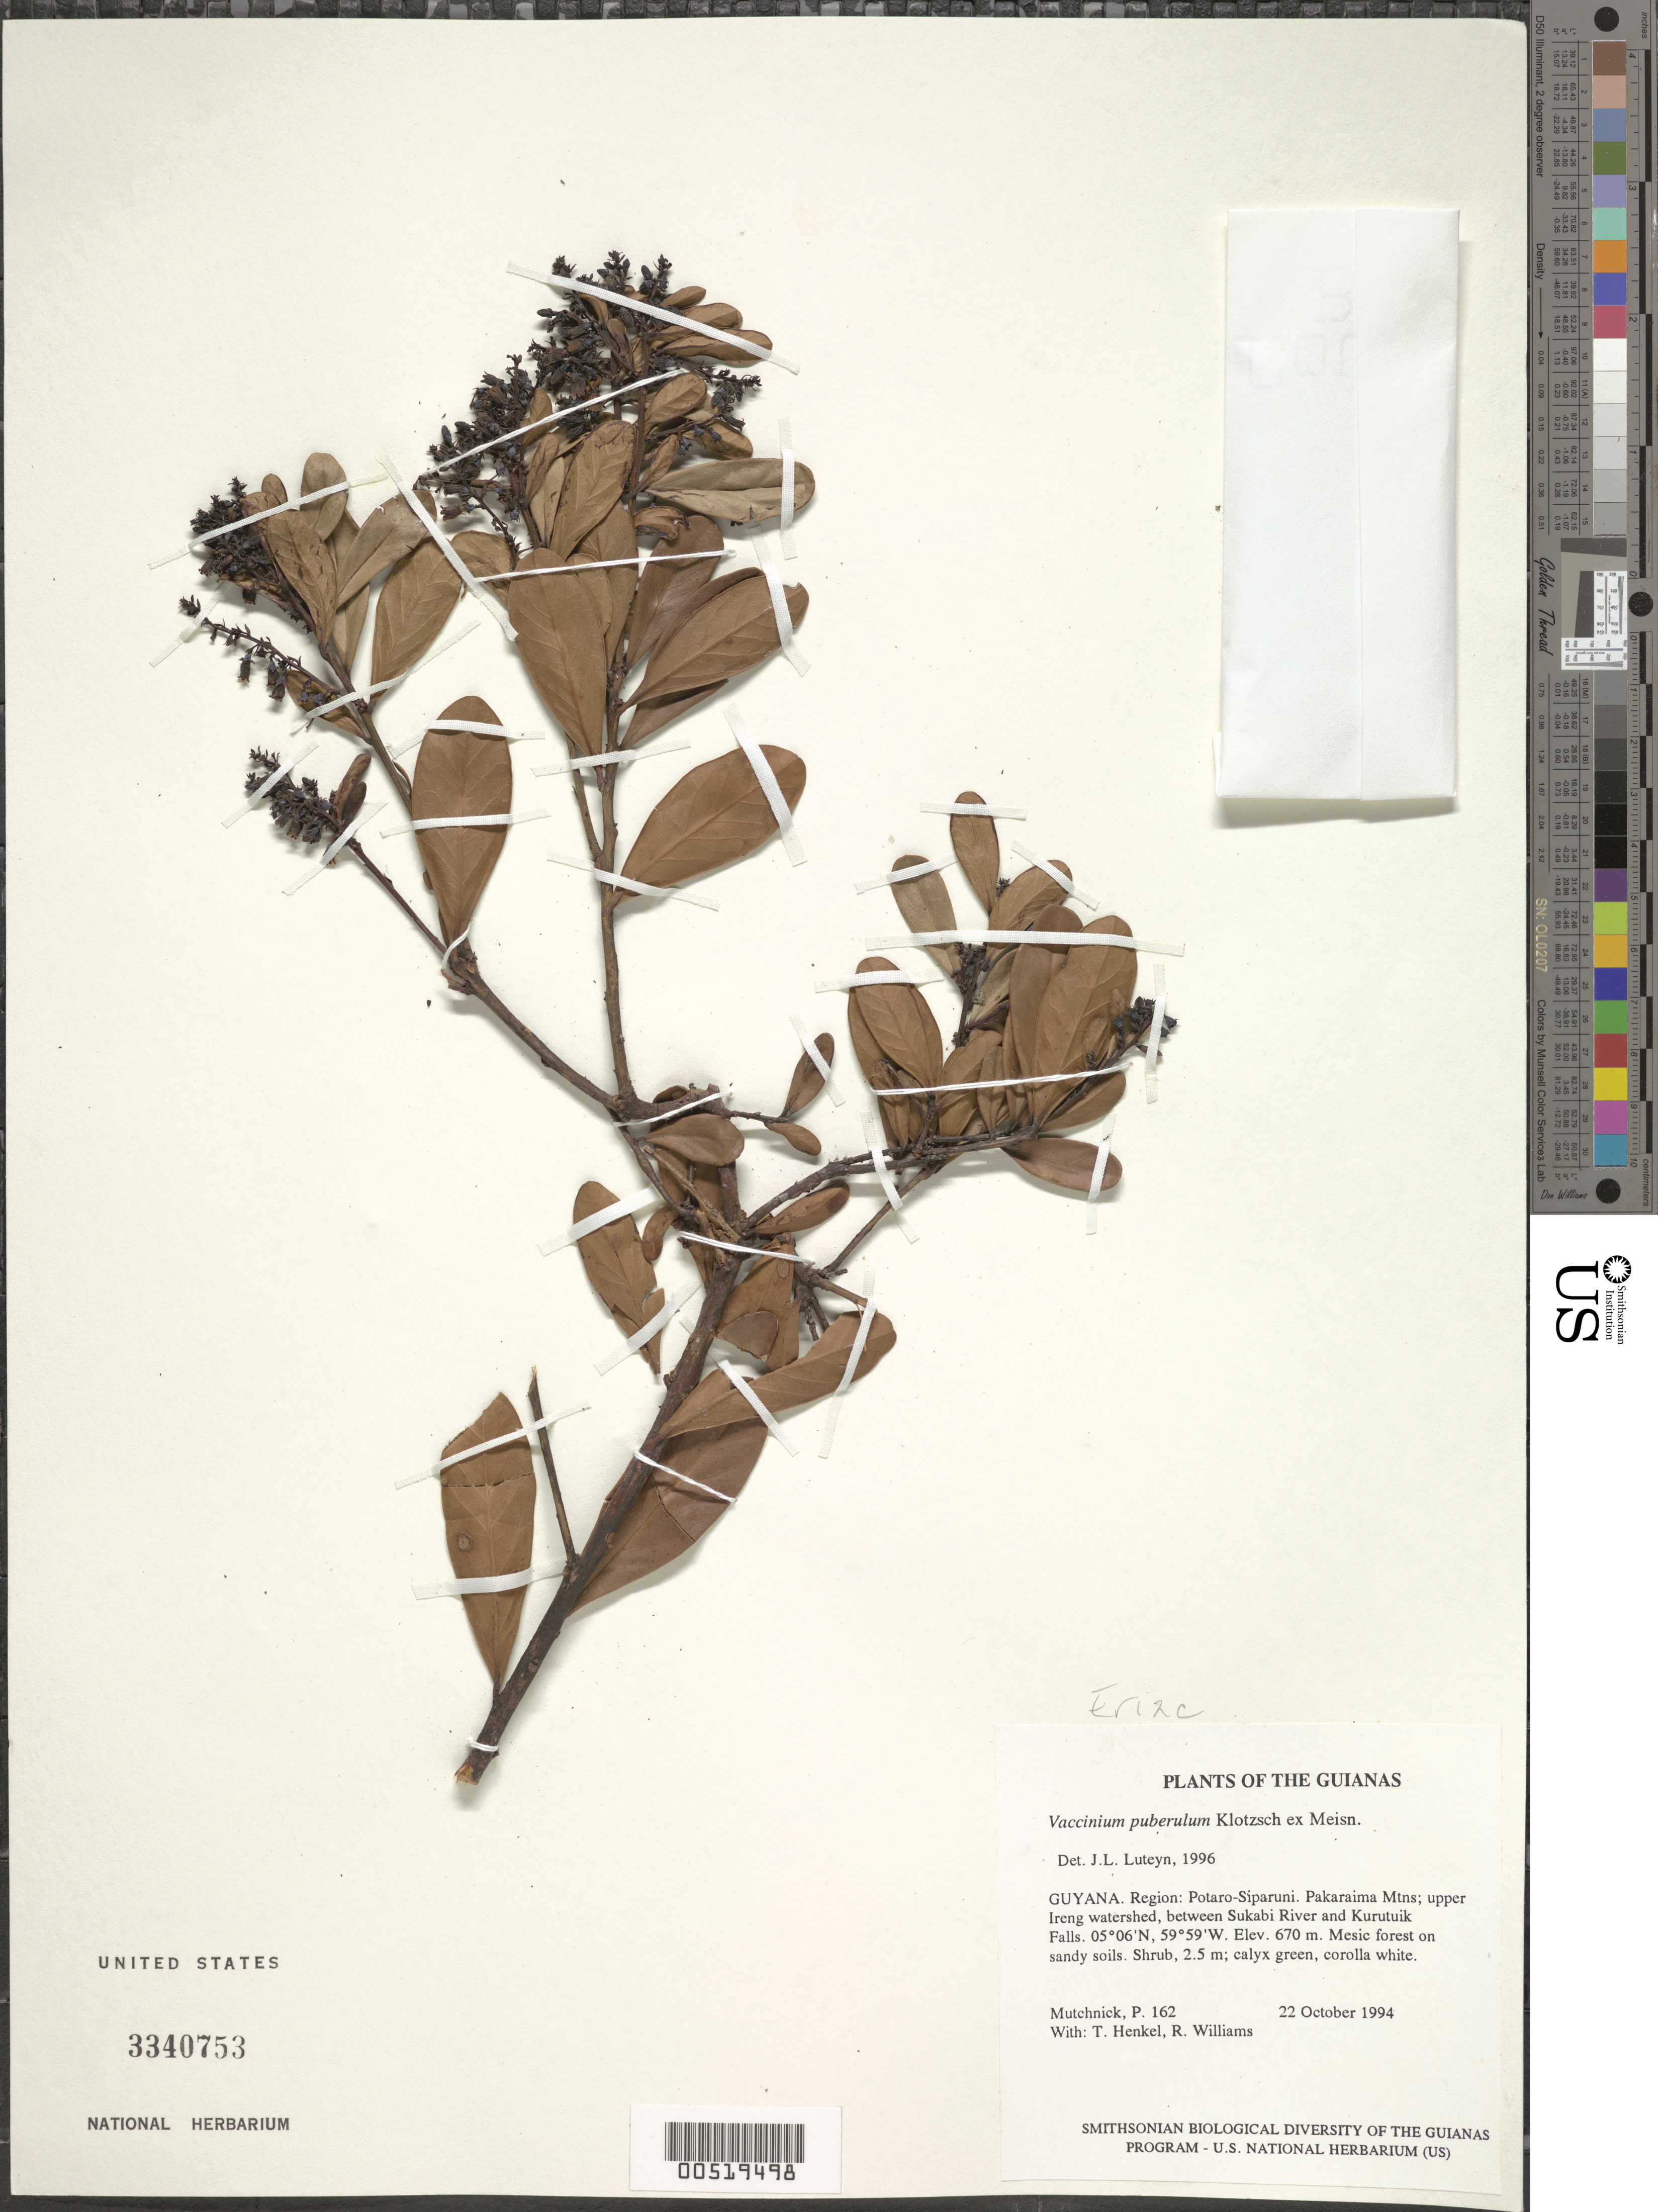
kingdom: Plantae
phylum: Tracheophyta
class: Magnoliopsida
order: Ericales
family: Ericaceae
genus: Vaccinium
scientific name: Vaccinium puberulum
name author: Klotzsch ex Meisn.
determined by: Luteyn, J. L.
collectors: P. Mutchnick, T. Henkel & R. Williams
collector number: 162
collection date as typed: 22 October 1994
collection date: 1994-10-22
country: Guyana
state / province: Potaro-Siparuni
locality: Pakaraima Mtns; upper Ireng watershed, between Sukabi River and Kurutuik Falls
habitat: Mesic forest on sandy soils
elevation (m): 670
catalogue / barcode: US 3340753